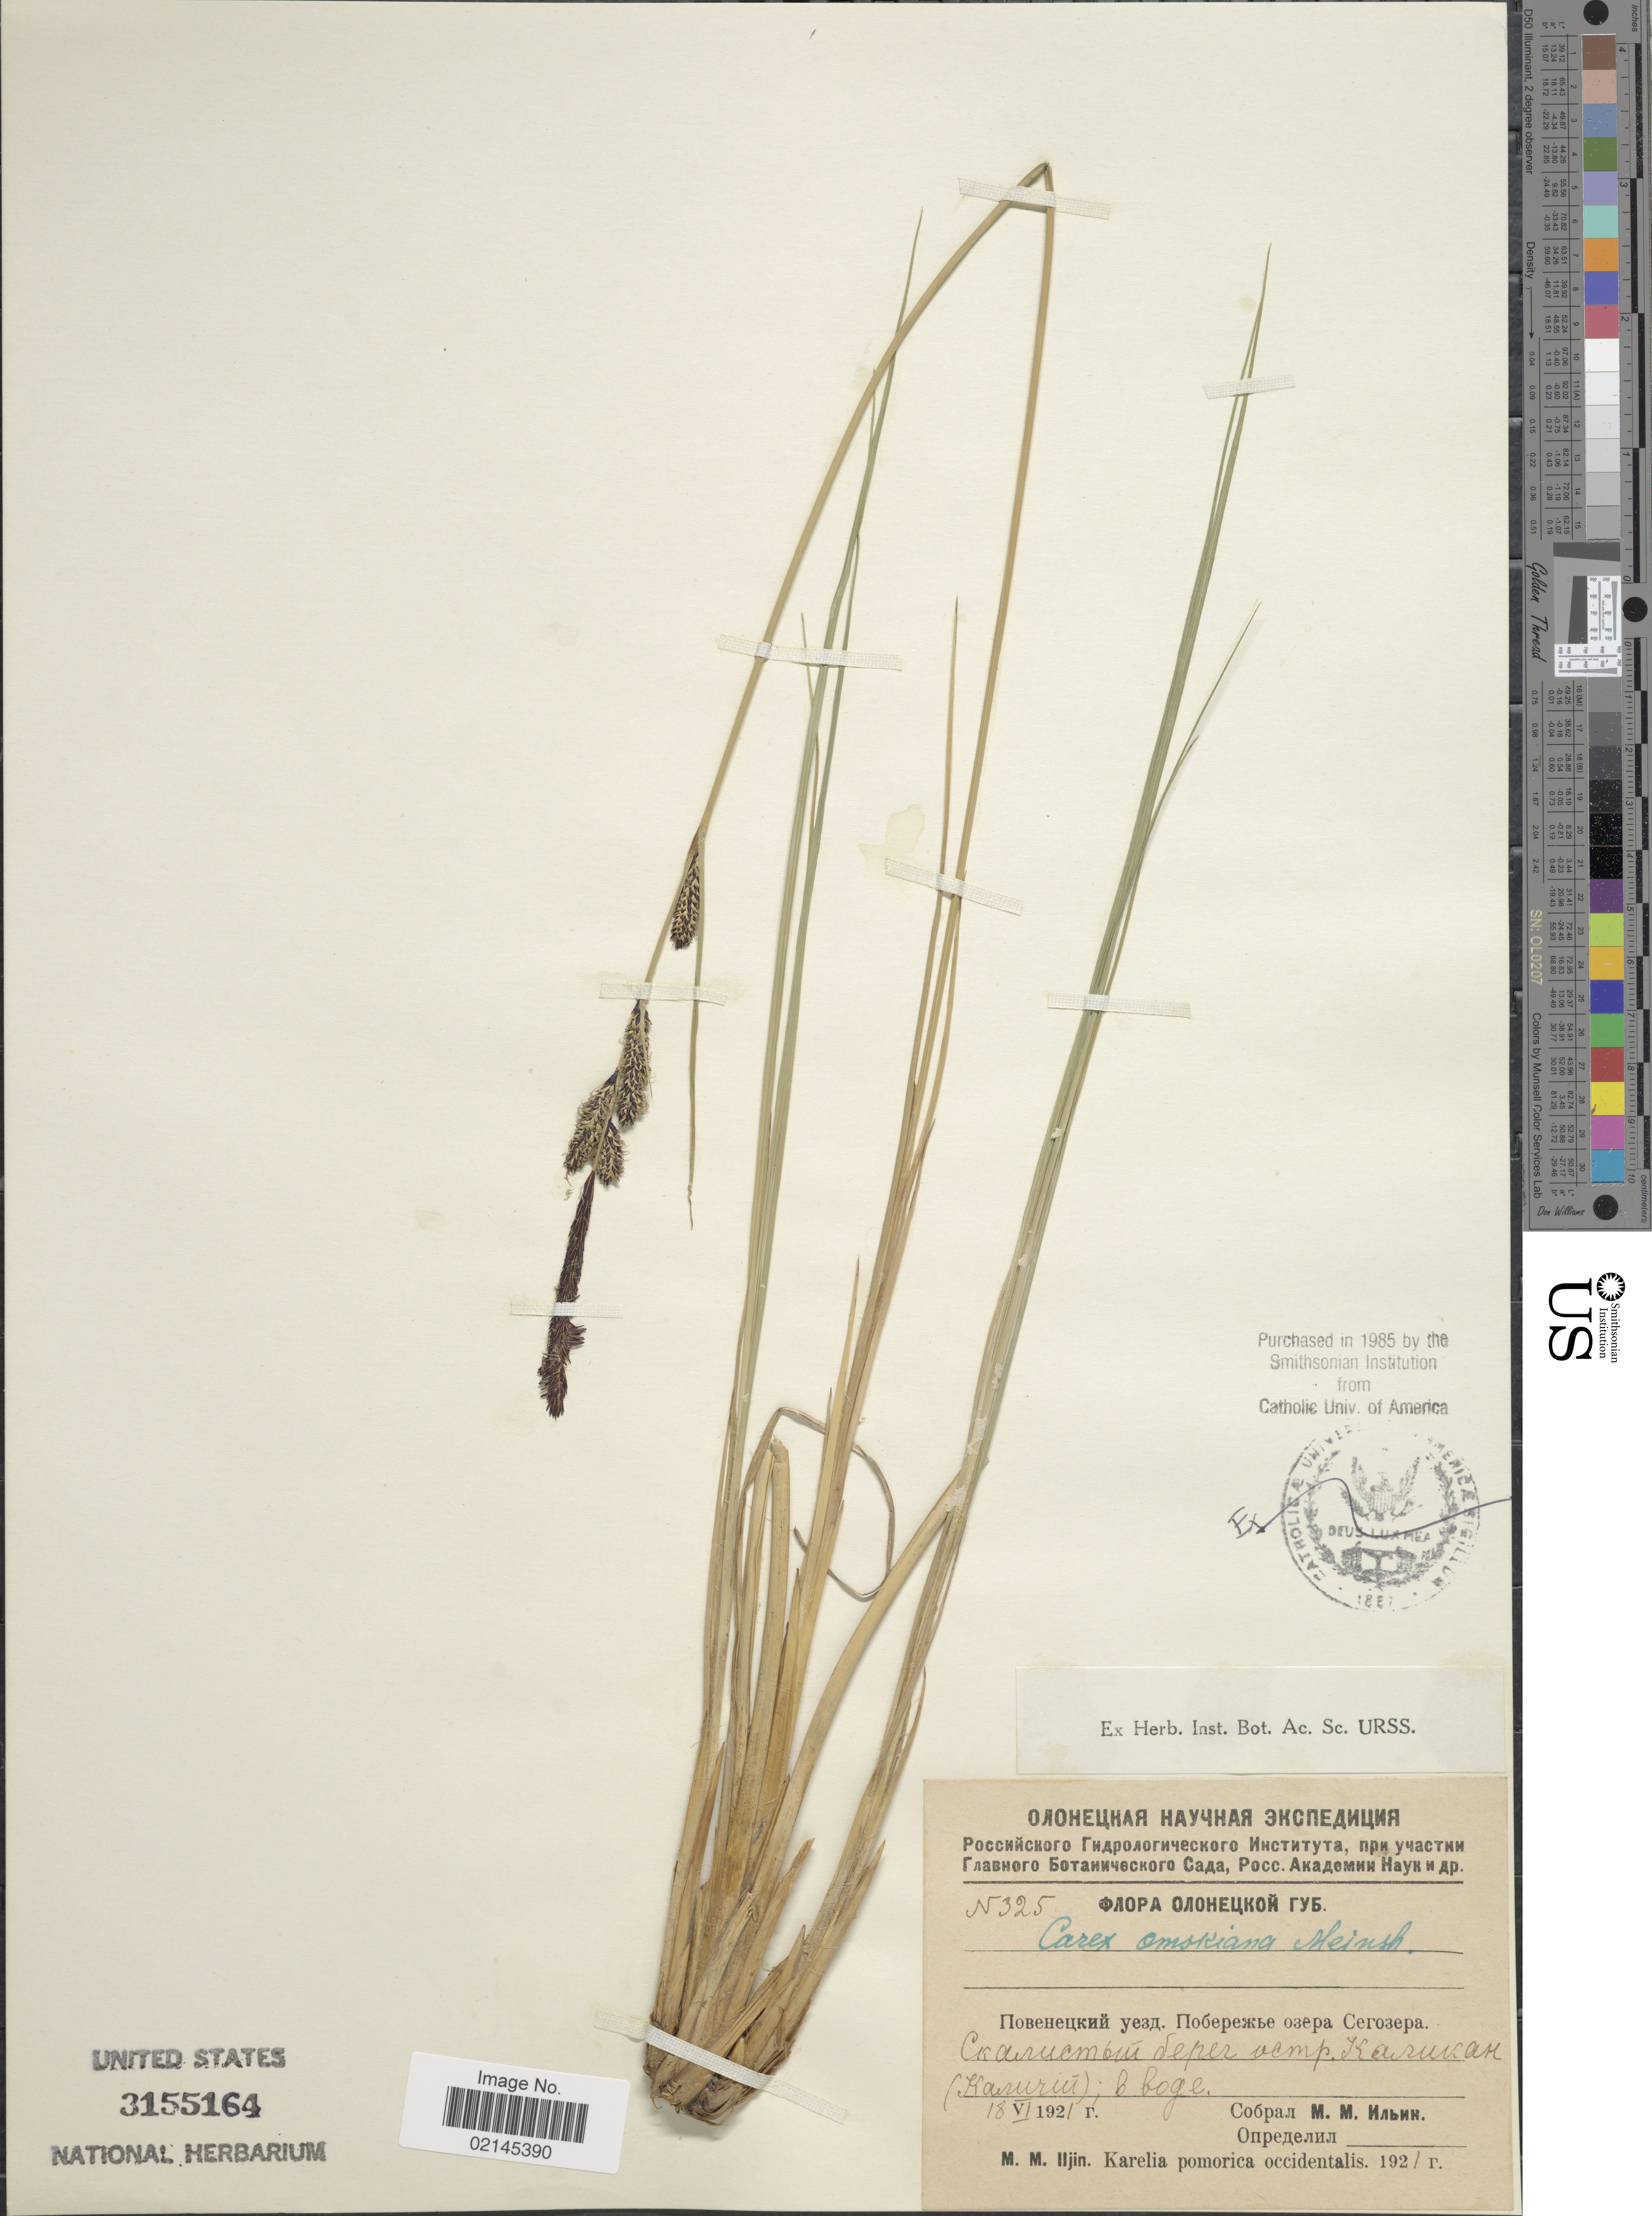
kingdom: Plantae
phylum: Tracheophyta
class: Liliopsida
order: Poales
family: Cyperaceae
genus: Carex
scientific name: Carex omskiana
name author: Meinsh.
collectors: M. Iljin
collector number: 325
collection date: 1921-06-18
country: Russian Federation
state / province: Karelia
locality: Shores of lake Segozero, Kalichiy Island.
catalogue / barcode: US 3155164